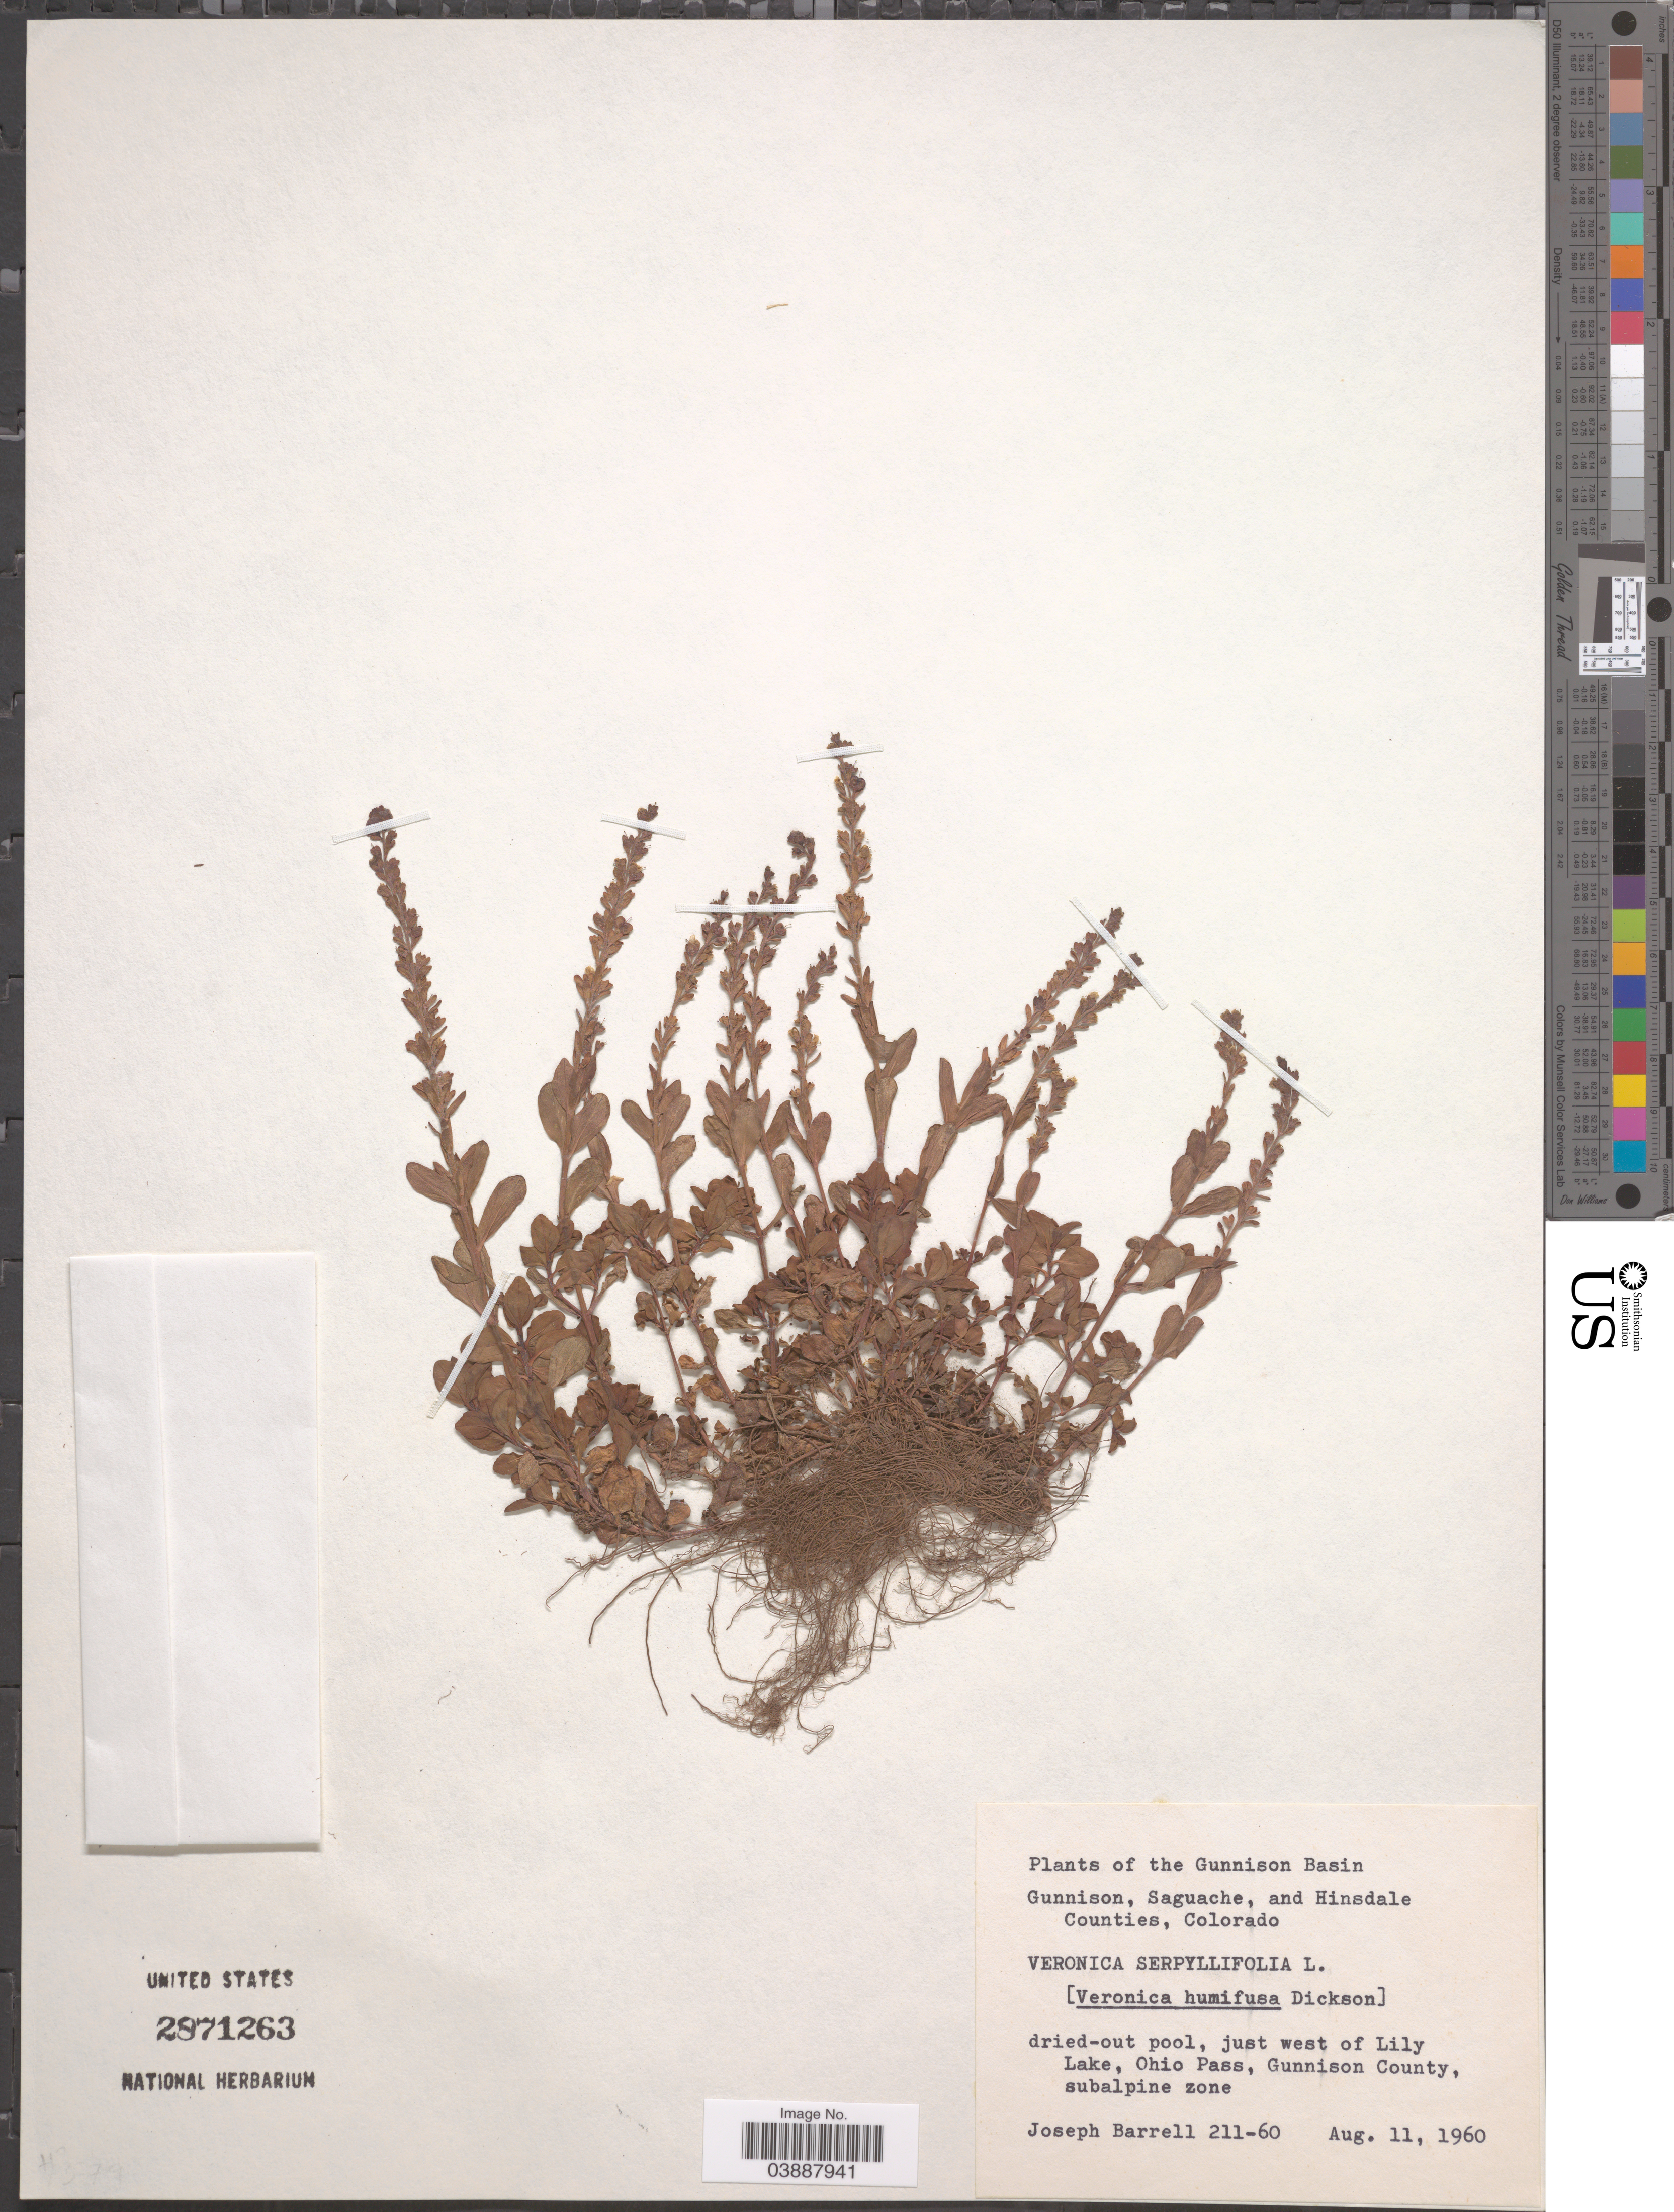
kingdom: Plantae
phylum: Tracheophyta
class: Magnoliopsida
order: Lamiales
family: Plantaginaceae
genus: Veronica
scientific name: Veronica serpyllifolia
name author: L.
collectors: J. Barrell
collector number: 211-60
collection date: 1960-08-11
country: United States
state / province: Colorado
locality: Gunnison Basin. Dried-out pool, just west of Lily Lake, Ohio Pass, Gunnison County, subalpine zone.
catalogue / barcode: US 2871263